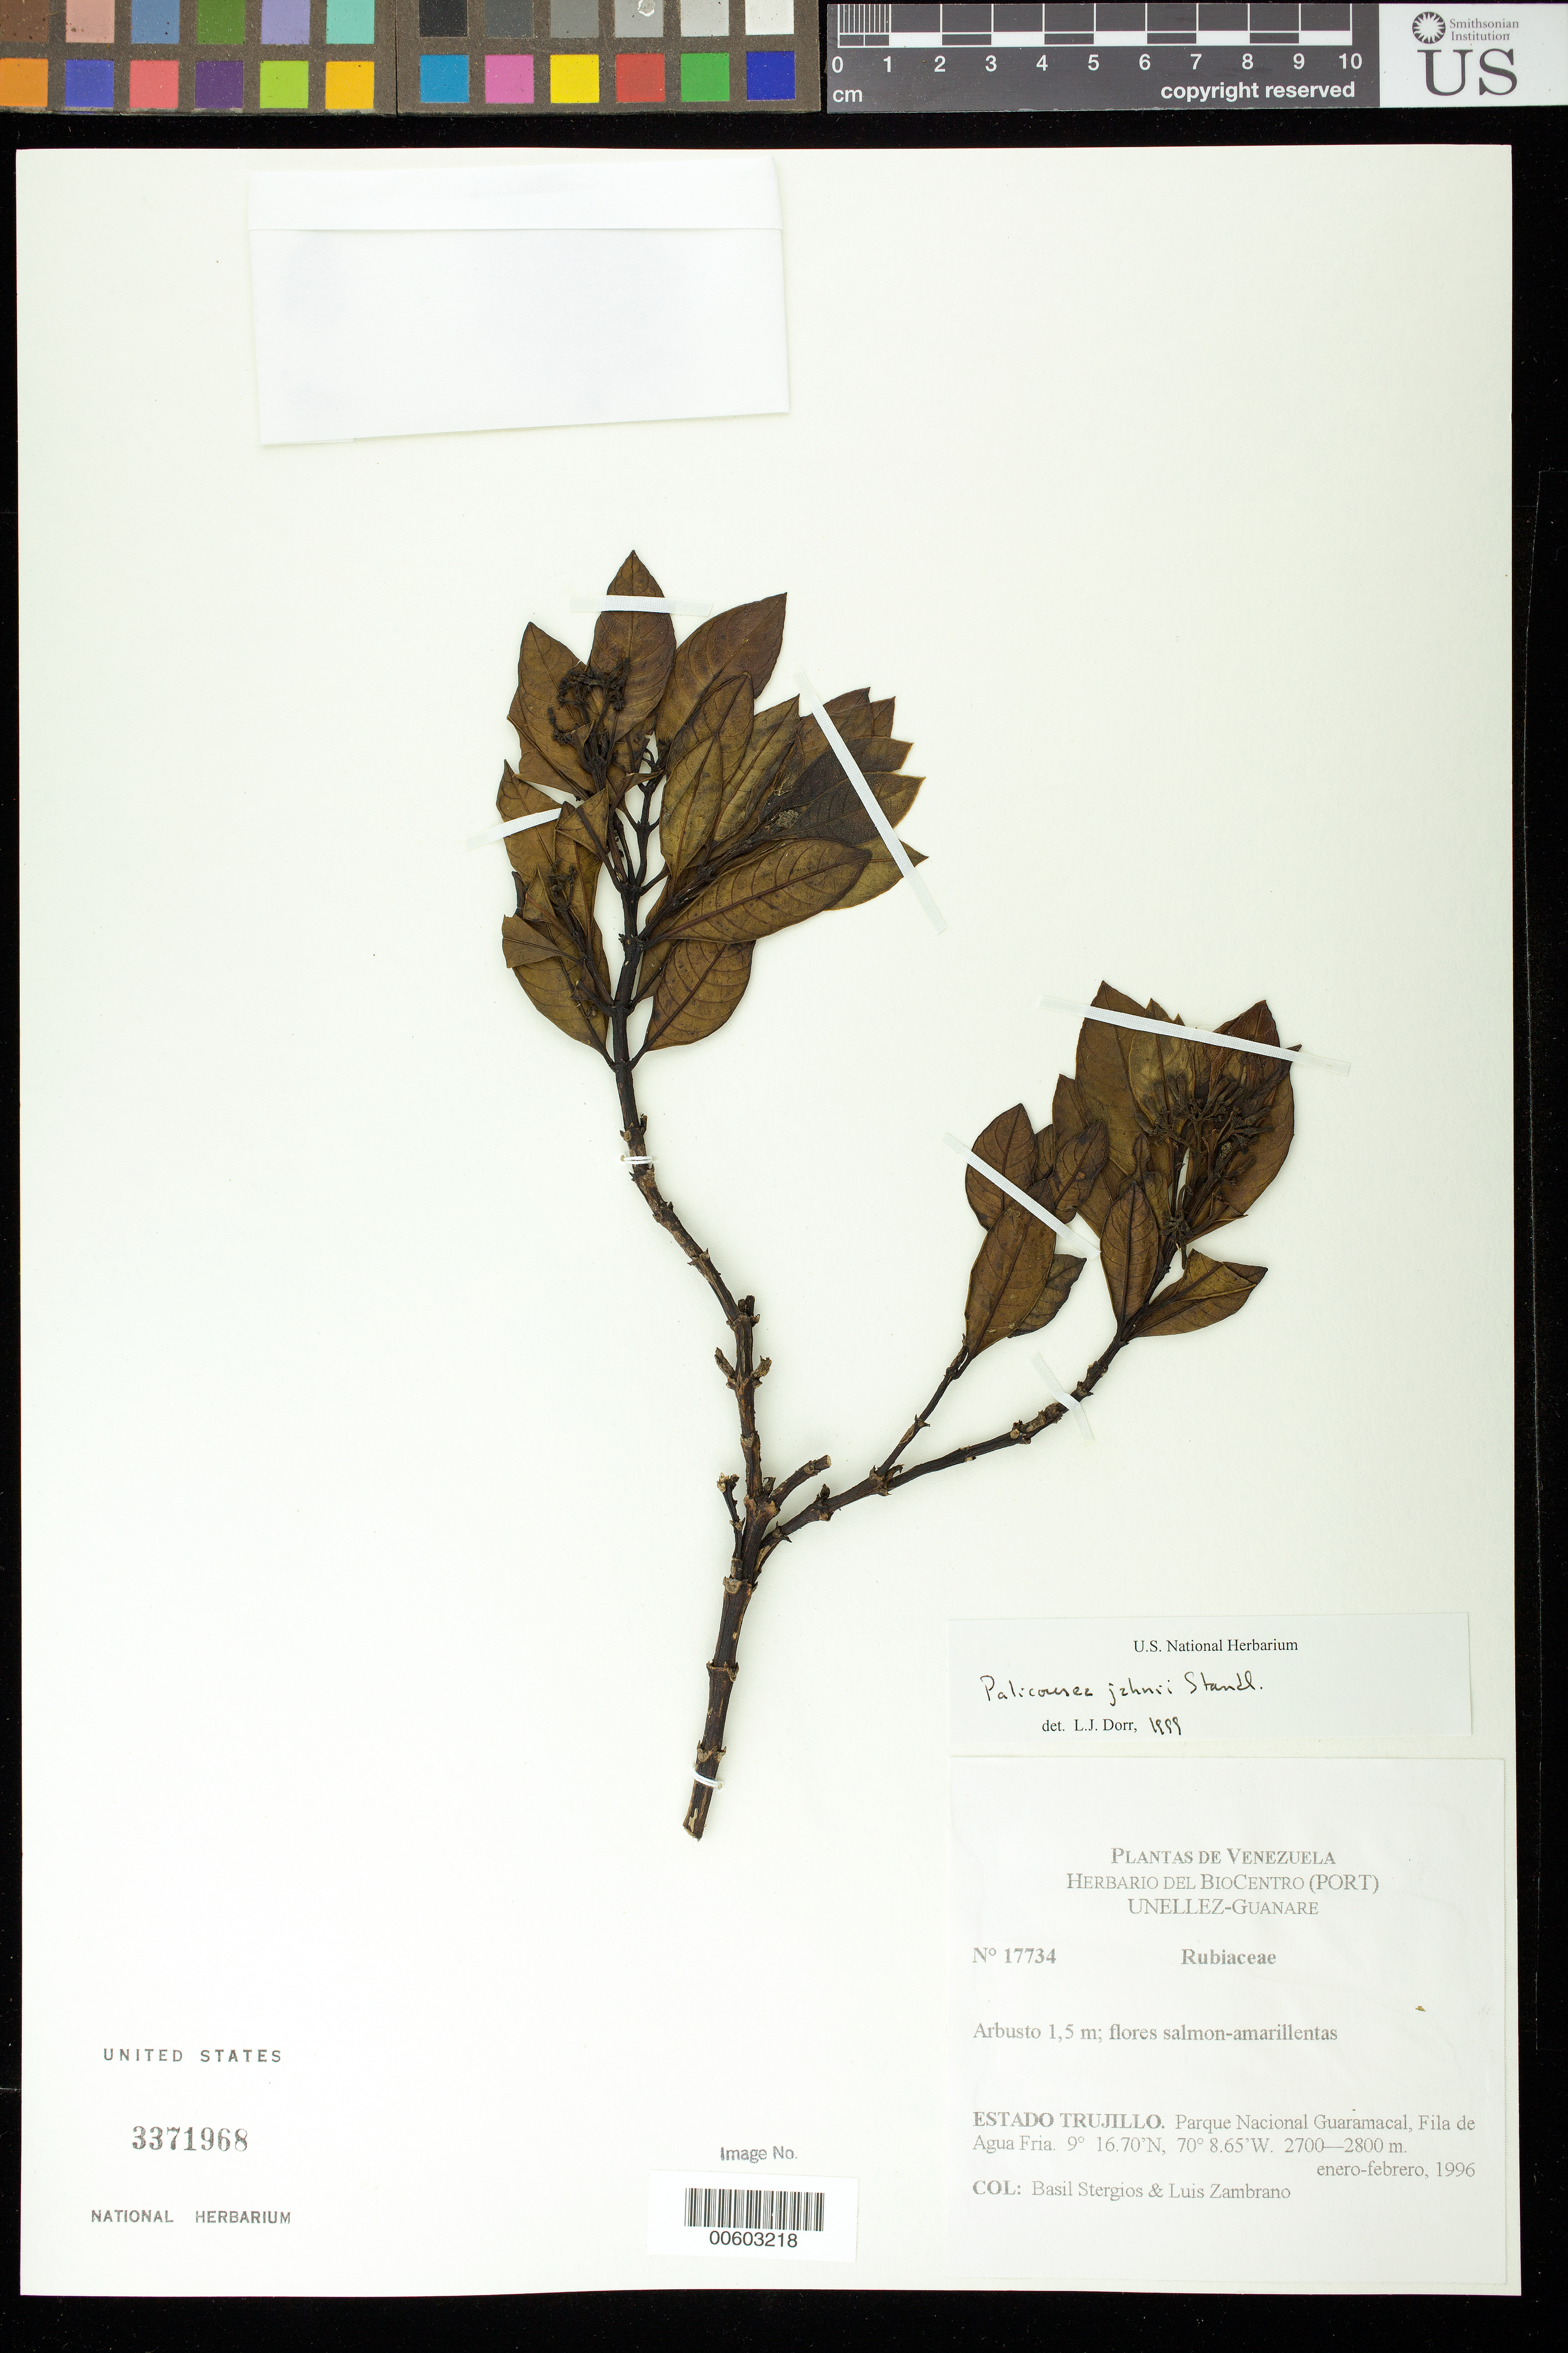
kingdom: Plantae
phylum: Tracheophyta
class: Magnoliopsida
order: Gentianales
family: Rubiaceae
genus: Palicourea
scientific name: Palicourea jahnii Standl.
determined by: Dorr, L. J., (BOT), Smithsonian Institution - National Museum of Natural History (UNITED STATES)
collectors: B. G. Stergios & L. Zambrano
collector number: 17734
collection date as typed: Jan 1996 to -- Feb 1996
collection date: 1996-01/1996-02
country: Venezuela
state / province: Trujillo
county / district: Boconó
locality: Parque Nacional Guaramacal, Fila de Agua Fria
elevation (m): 2700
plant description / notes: MO, PORT, US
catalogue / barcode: US 3371968